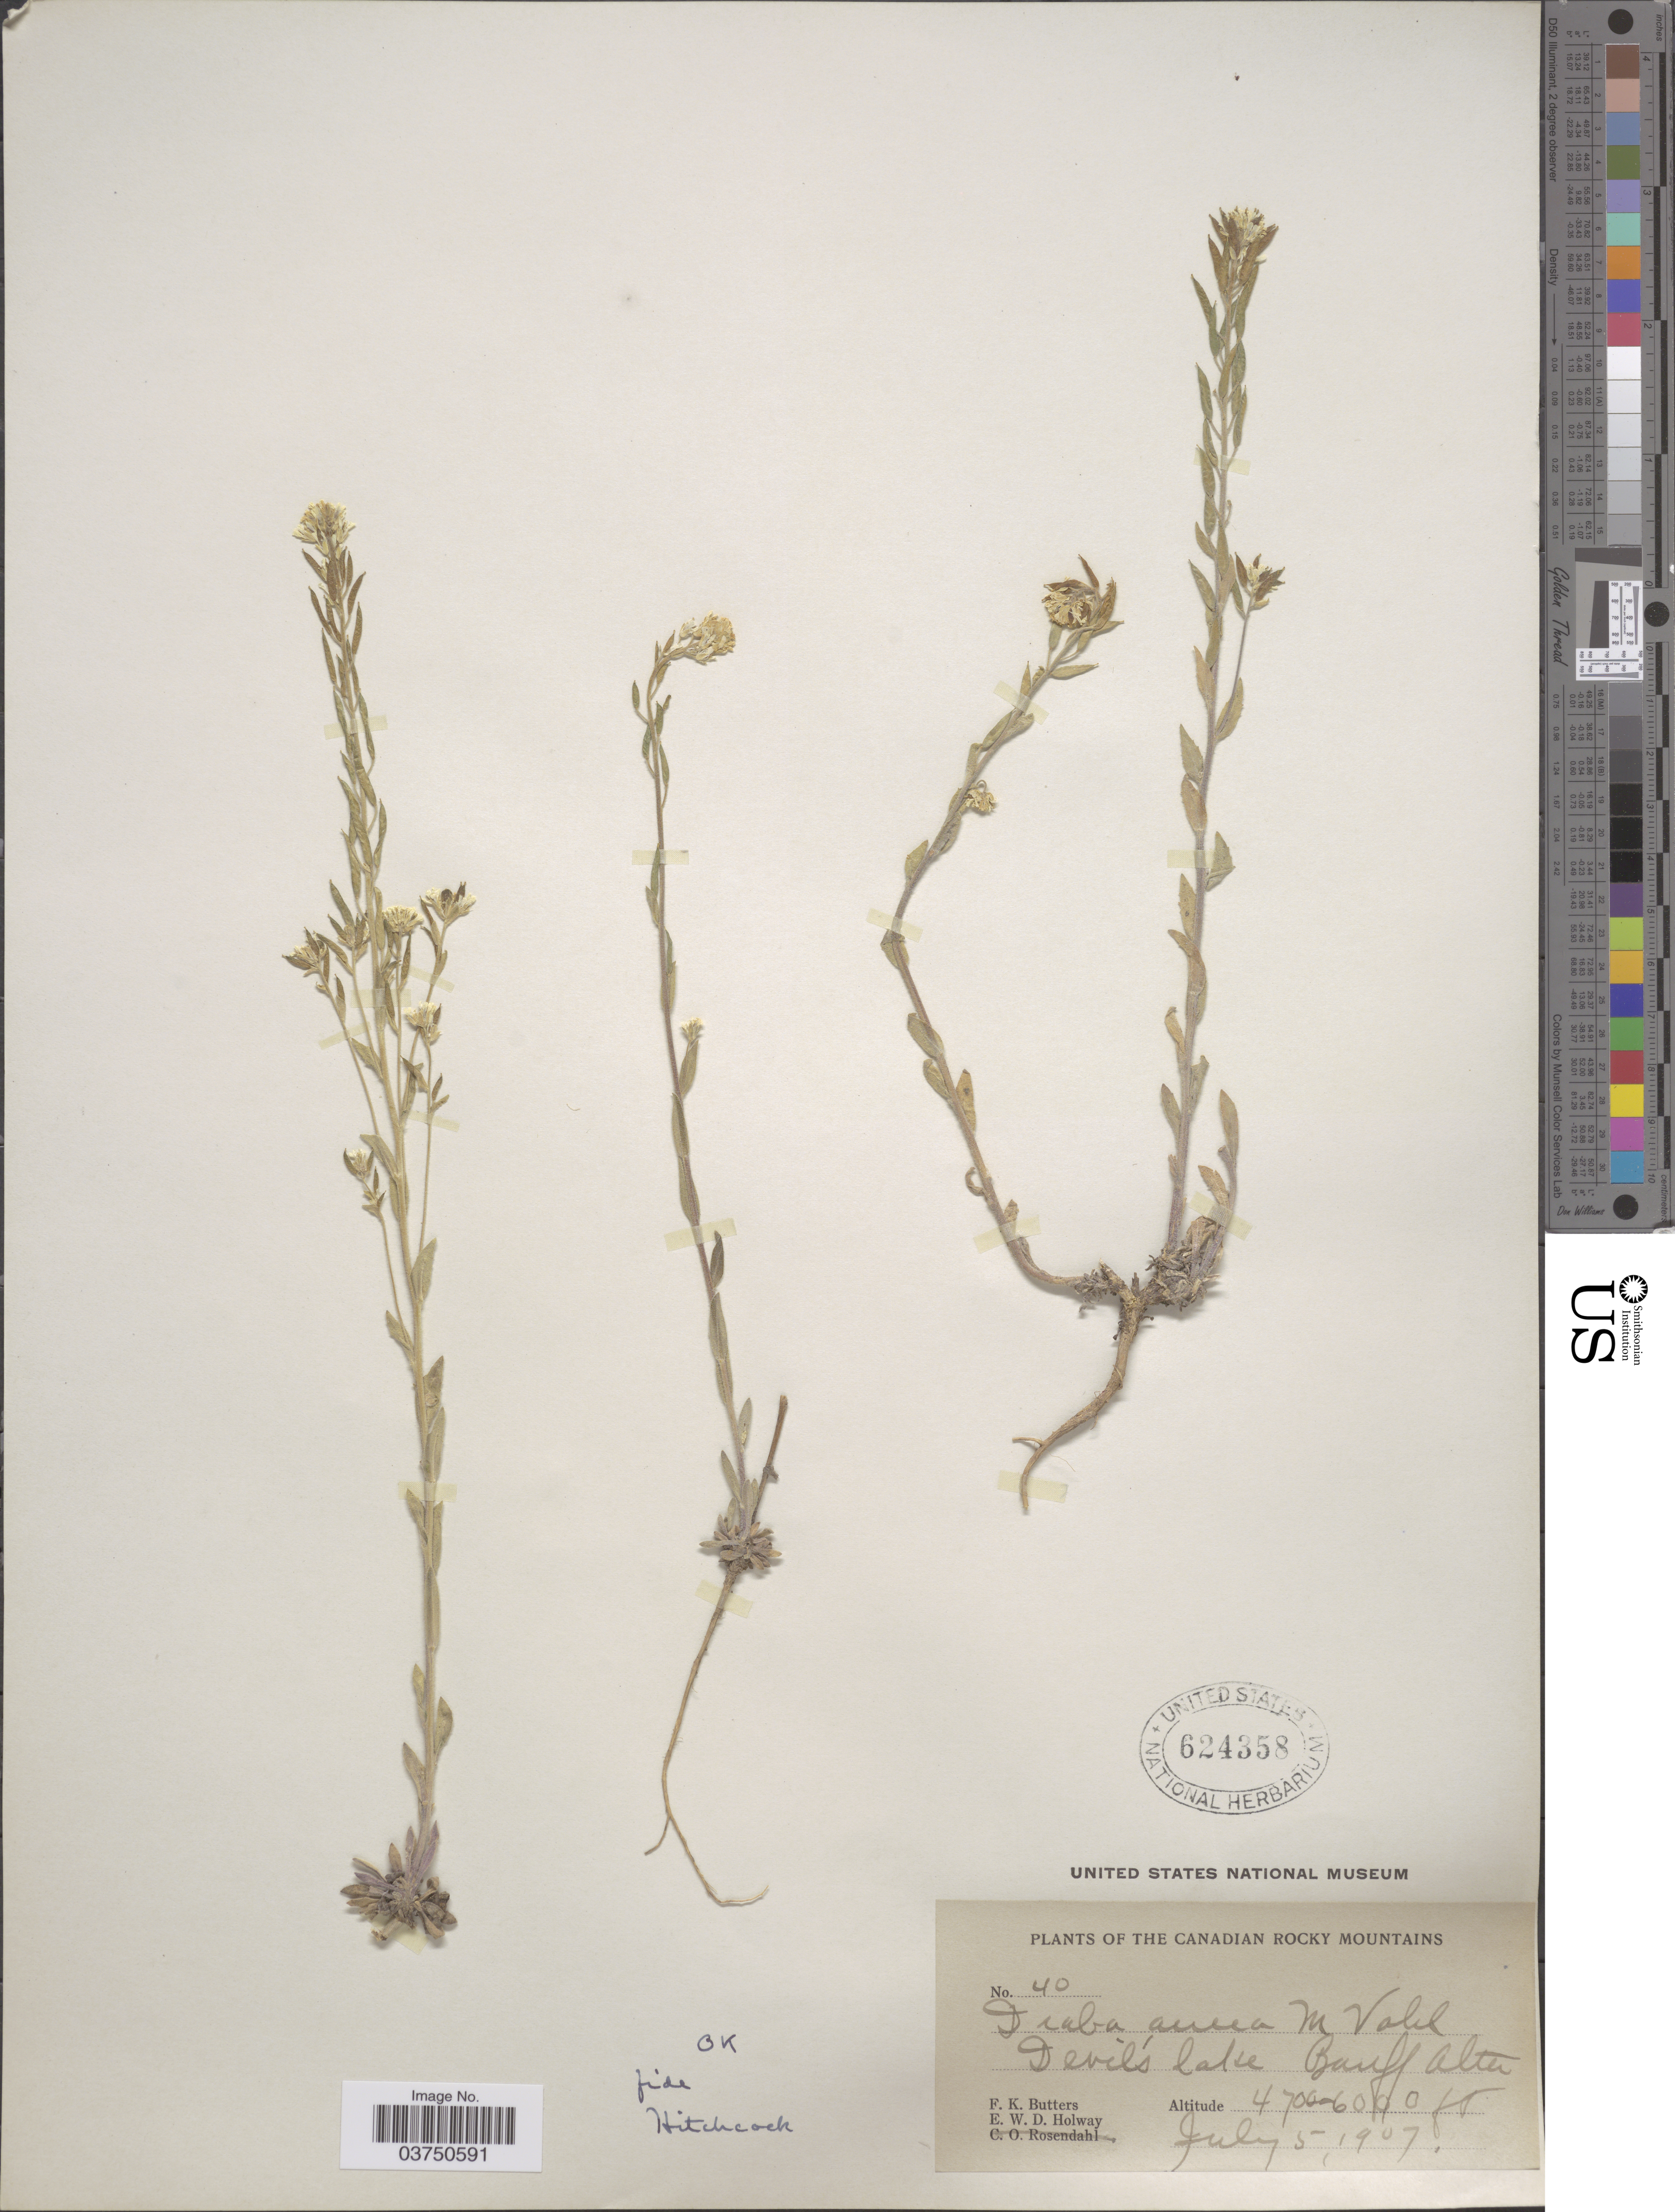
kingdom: Plantae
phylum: Tracheophyta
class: Magnoliopsida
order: Brassicales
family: Brassicaceae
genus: Draba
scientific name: Draba aurea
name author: Vahl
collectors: F. K. Butters & E. W. D. Holway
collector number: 40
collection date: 1907-07-05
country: Canada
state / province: Alberta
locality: The Canadian Rocky Mountains. Devil's Lake, Banff Alta.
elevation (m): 1433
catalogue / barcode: US 624358